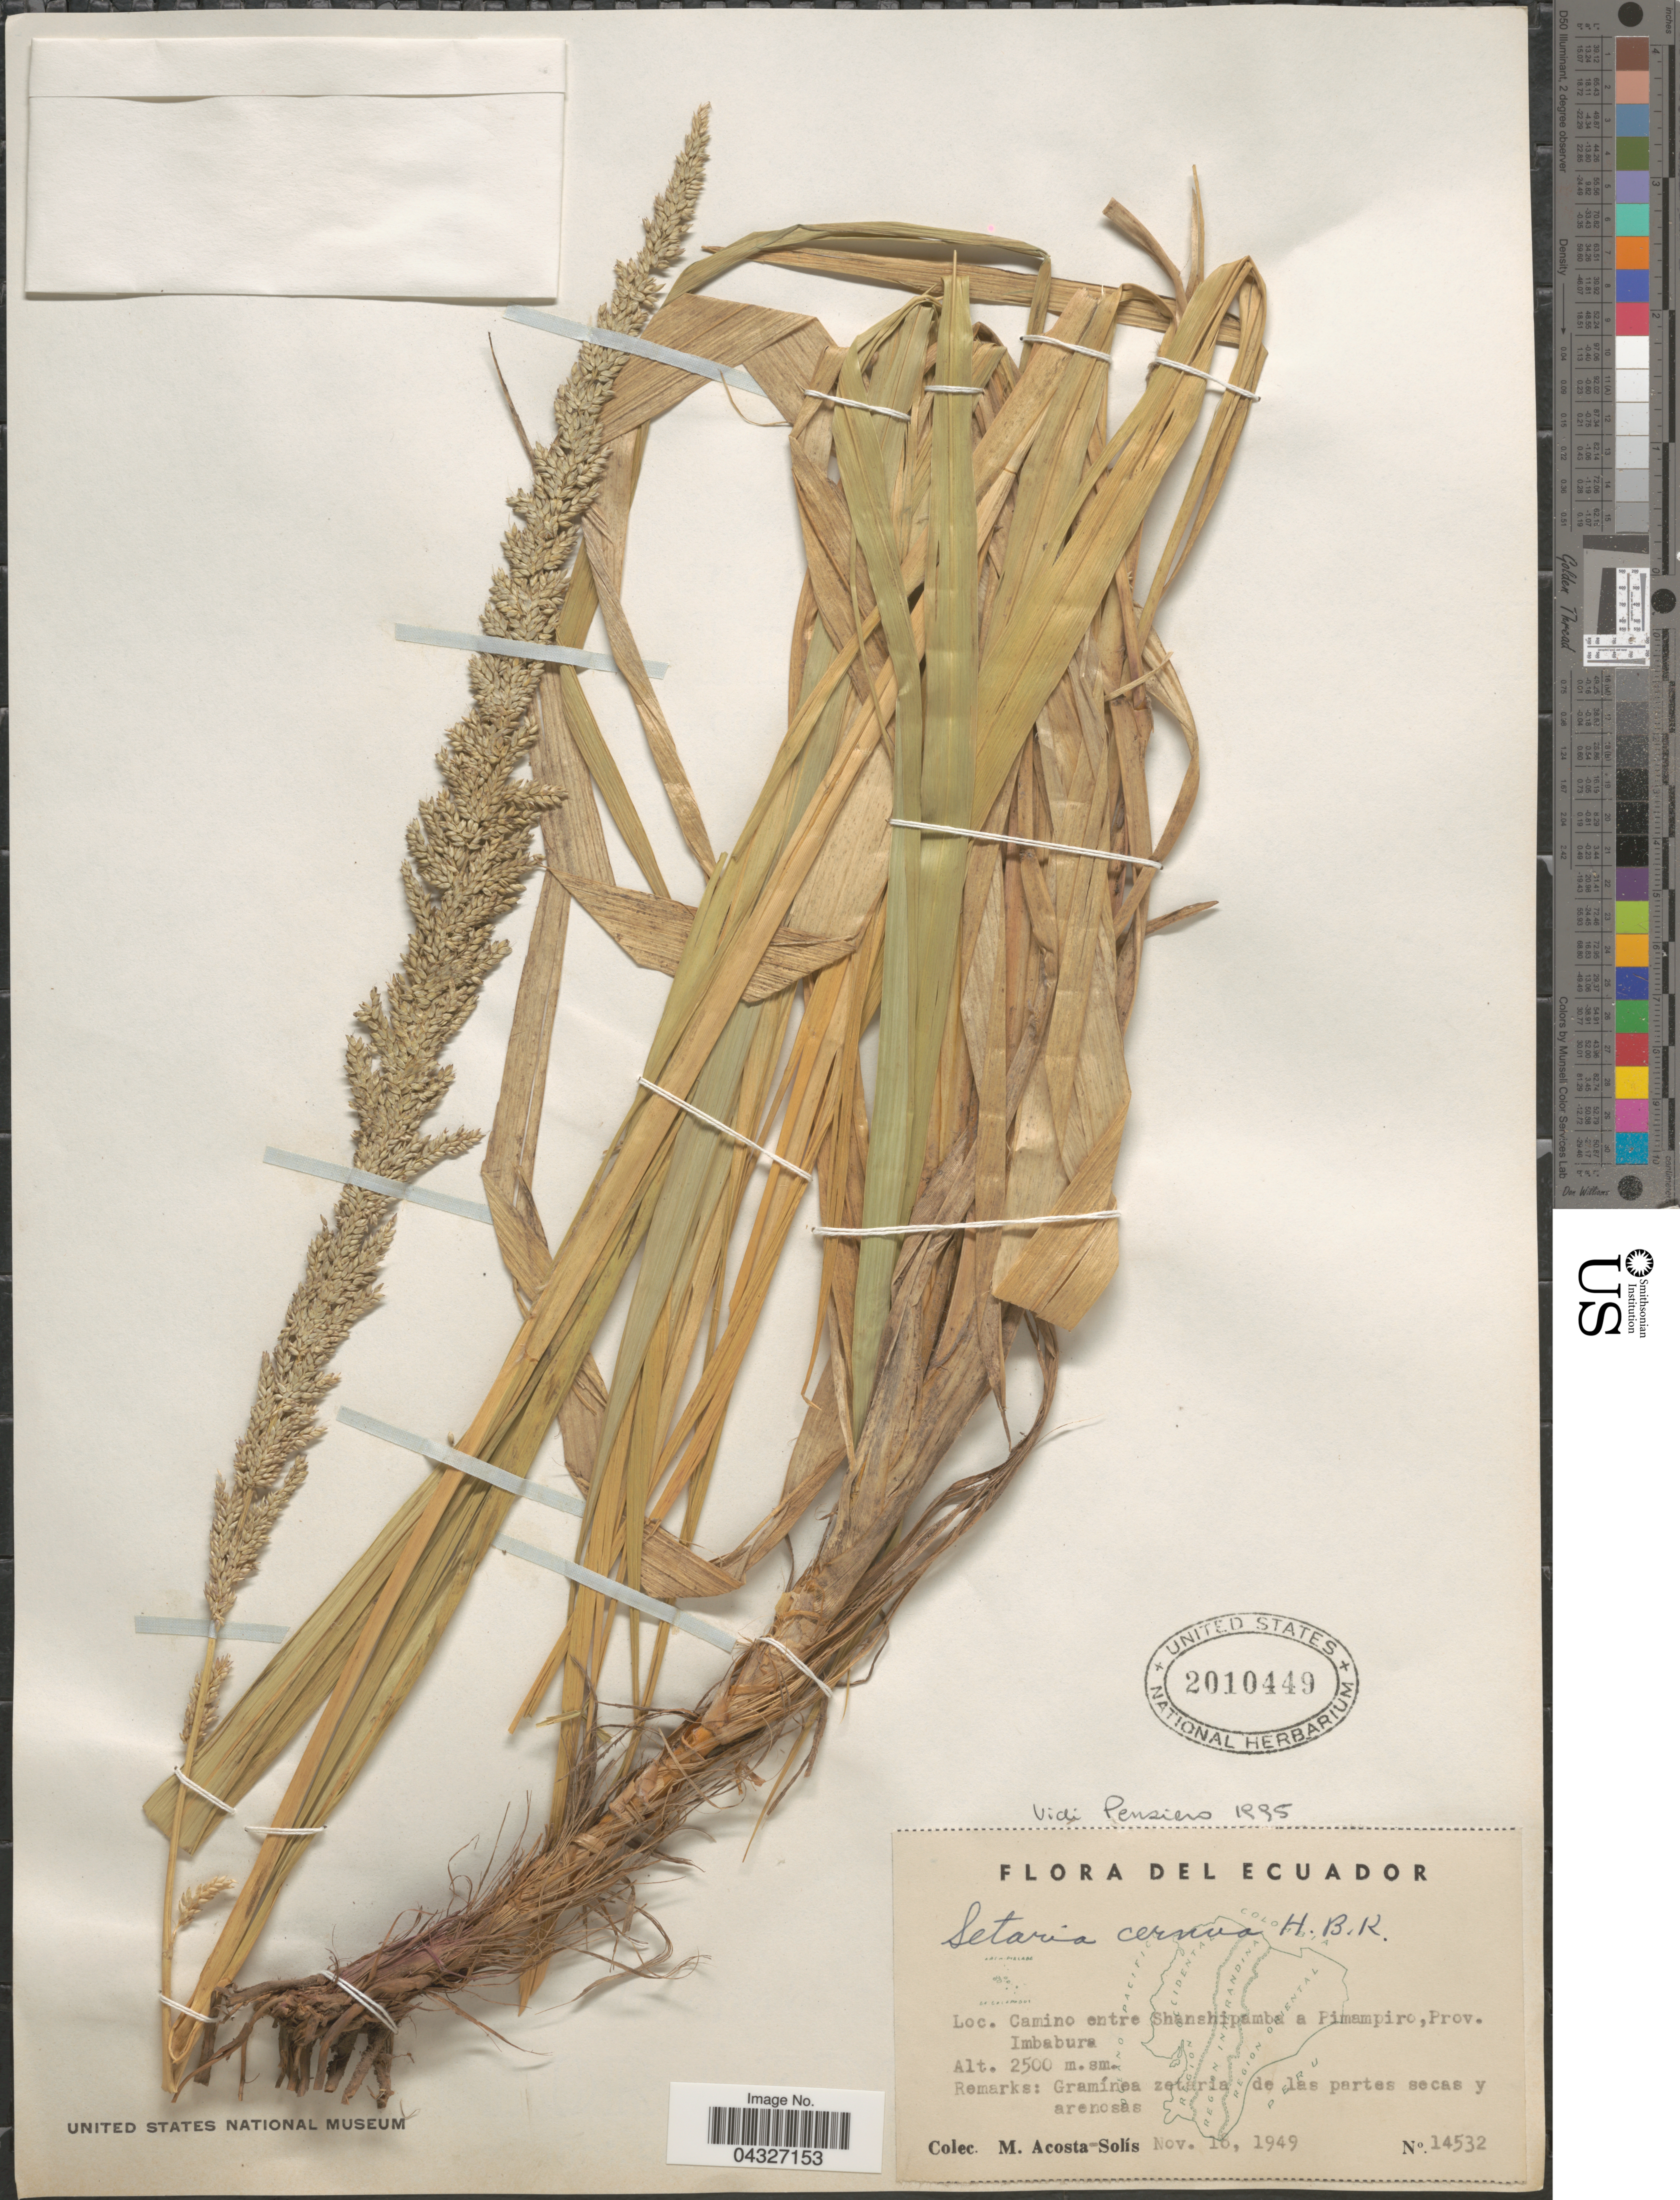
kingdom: Plantae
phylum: Tracheophyta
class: Liliopsida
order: Poales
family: Poaceae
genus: Setaria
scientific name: Setaria cernua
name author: Kunth in Humb.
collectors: M. Acosta Solis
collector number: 14532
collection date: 1949-11-16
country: Ecuador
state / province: Imbabura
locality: Camino entre Shanshipamba a Pimampiro.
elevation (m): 2500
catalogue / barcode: US 2010449